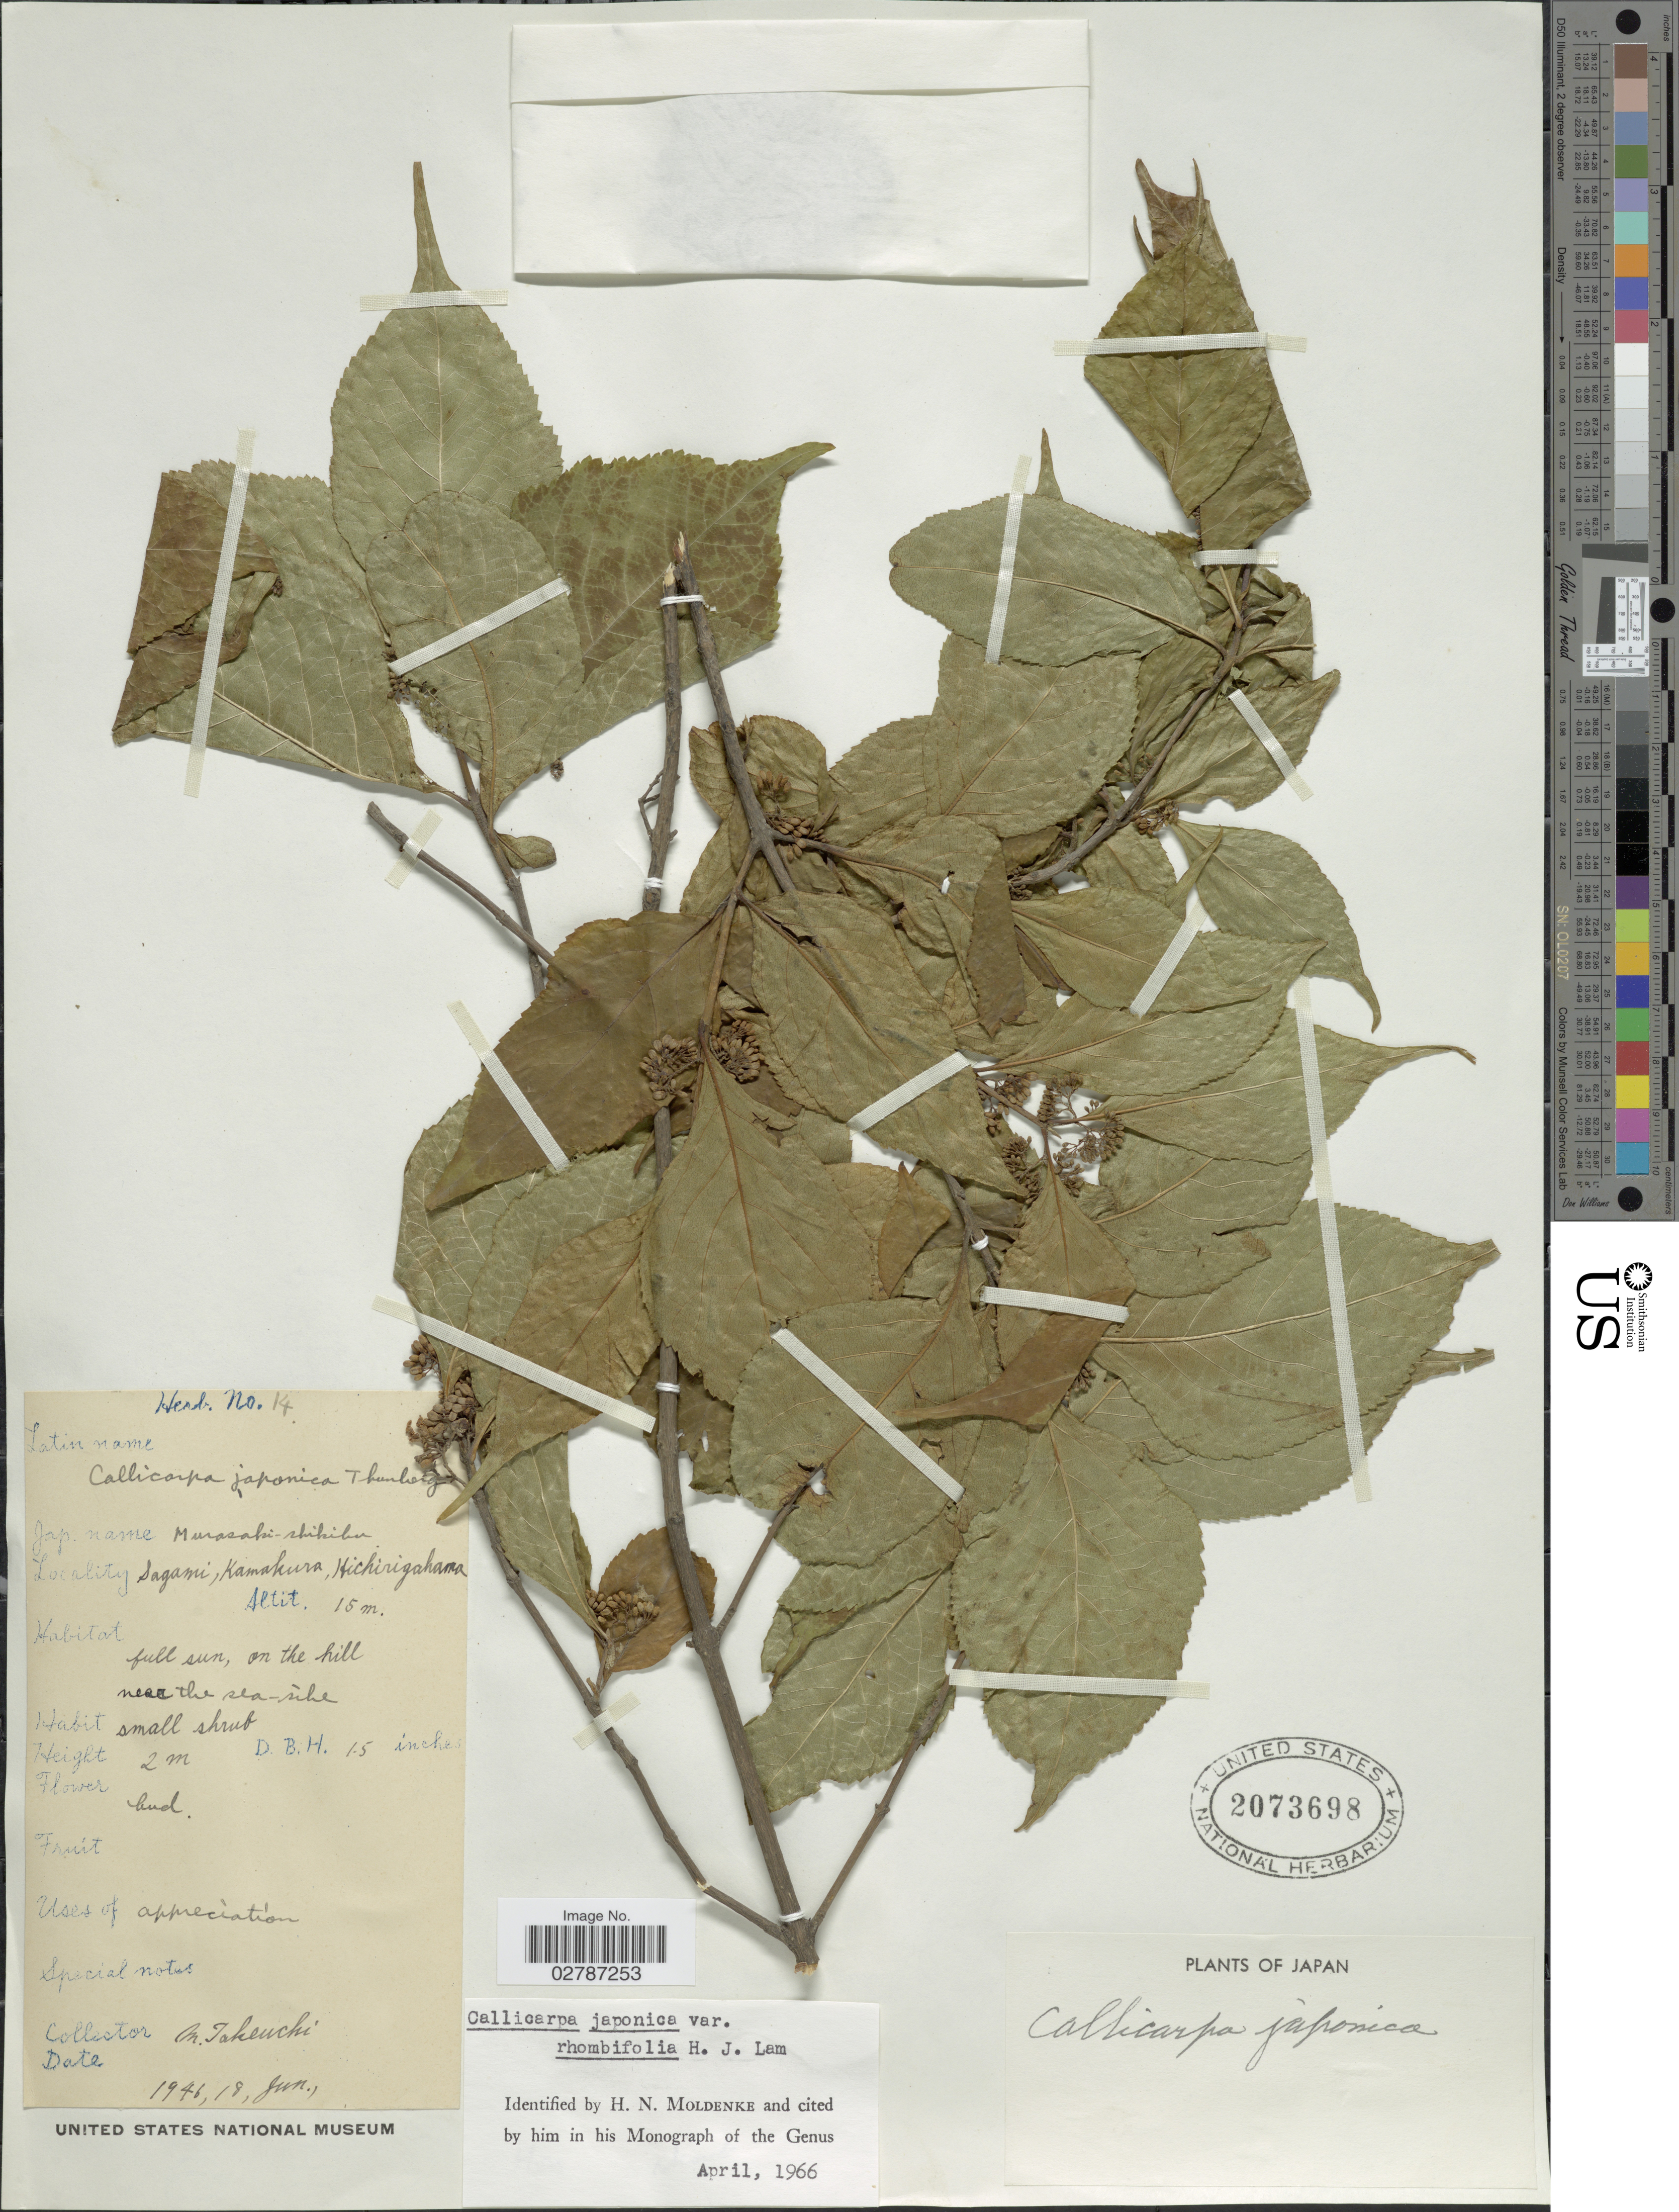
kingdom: Plantae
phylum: Tracheophyta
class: Magnoliopsida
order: Lamiales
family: Lamiaceae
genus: Callicarpa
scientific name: Callicarpa japonica var. rhombifolia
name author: H.J. Lam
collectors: M. Takeuchi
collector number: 14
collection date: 1946-06-18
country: Japan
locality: Sagami, Kamakura, Hichirigahama.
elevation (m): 15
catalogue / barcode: US 2073698